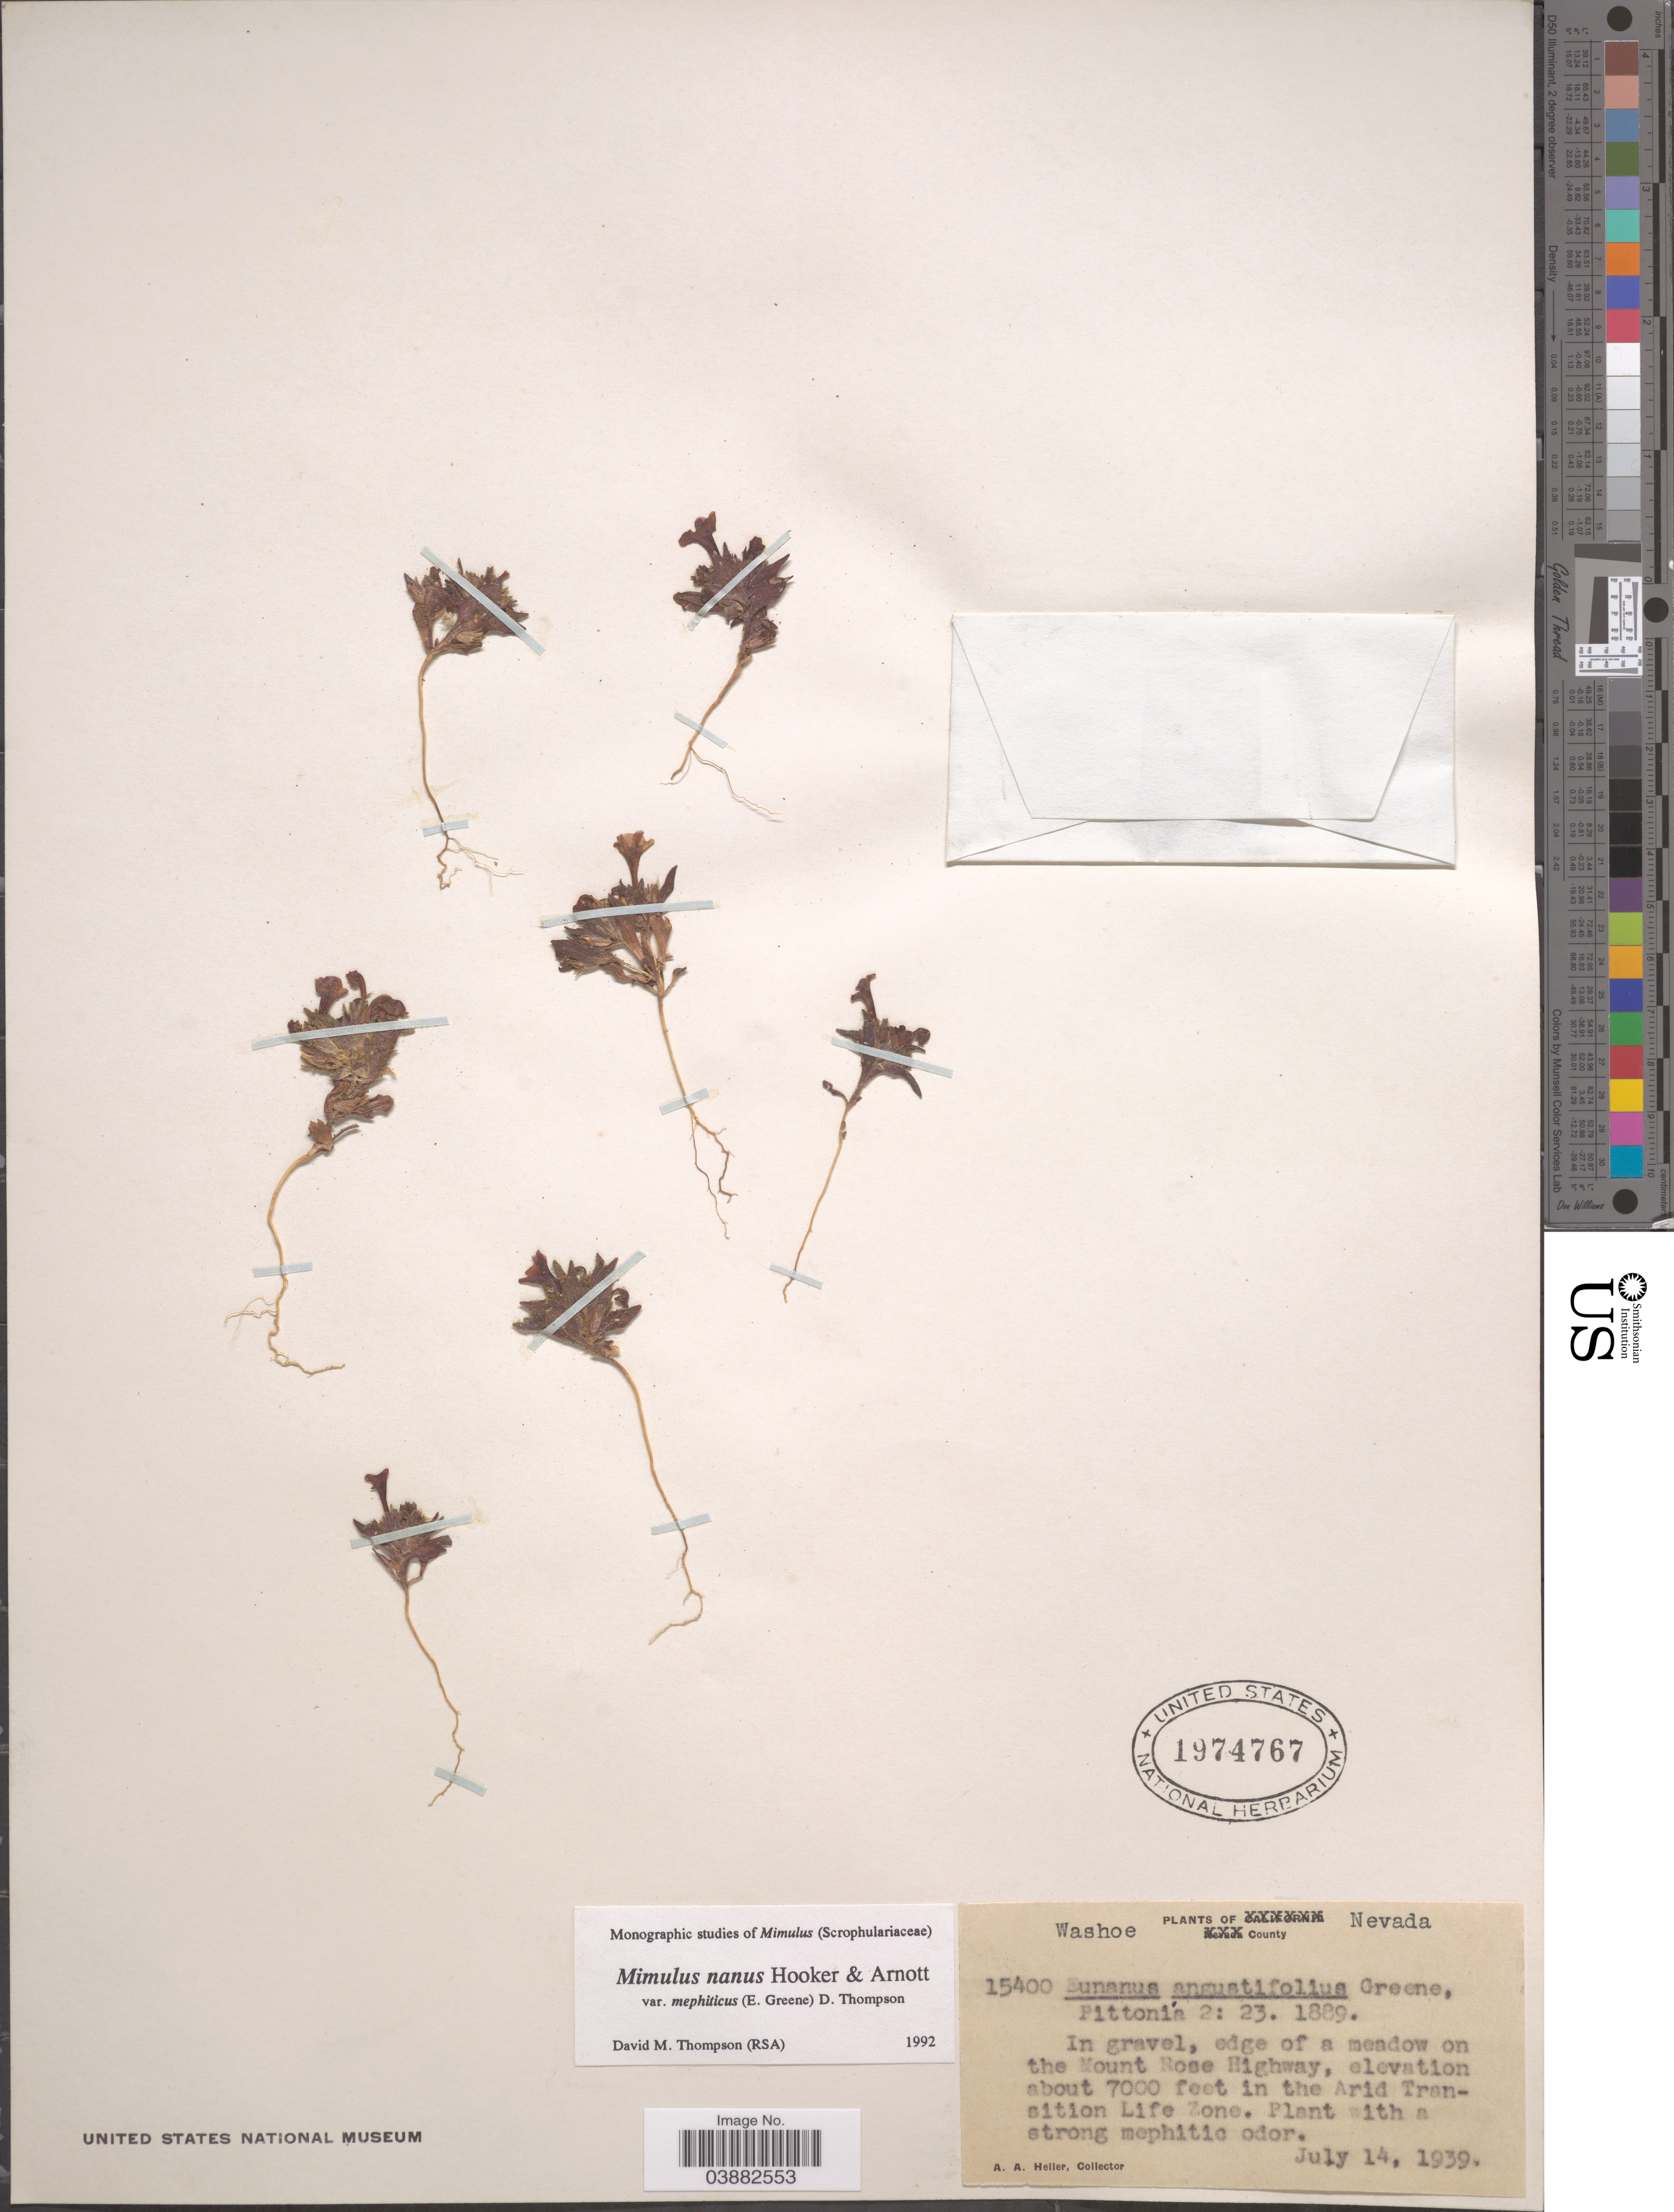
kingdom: Plantae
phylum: Tracheophyta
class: Magnoliopsida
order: Lamiales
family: Phrymaceae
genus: Mimulus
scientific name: Mimulus nanus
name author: Hook. & Arn.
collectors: A. A. Heller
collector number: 15400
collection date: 1939-07-14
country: United States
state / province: Nevada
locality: Washoe County. Edge of a meadow on the Mount Rose Highway. In the Arid Transition Life Zone.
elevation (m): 2134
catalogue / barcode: US 1974767